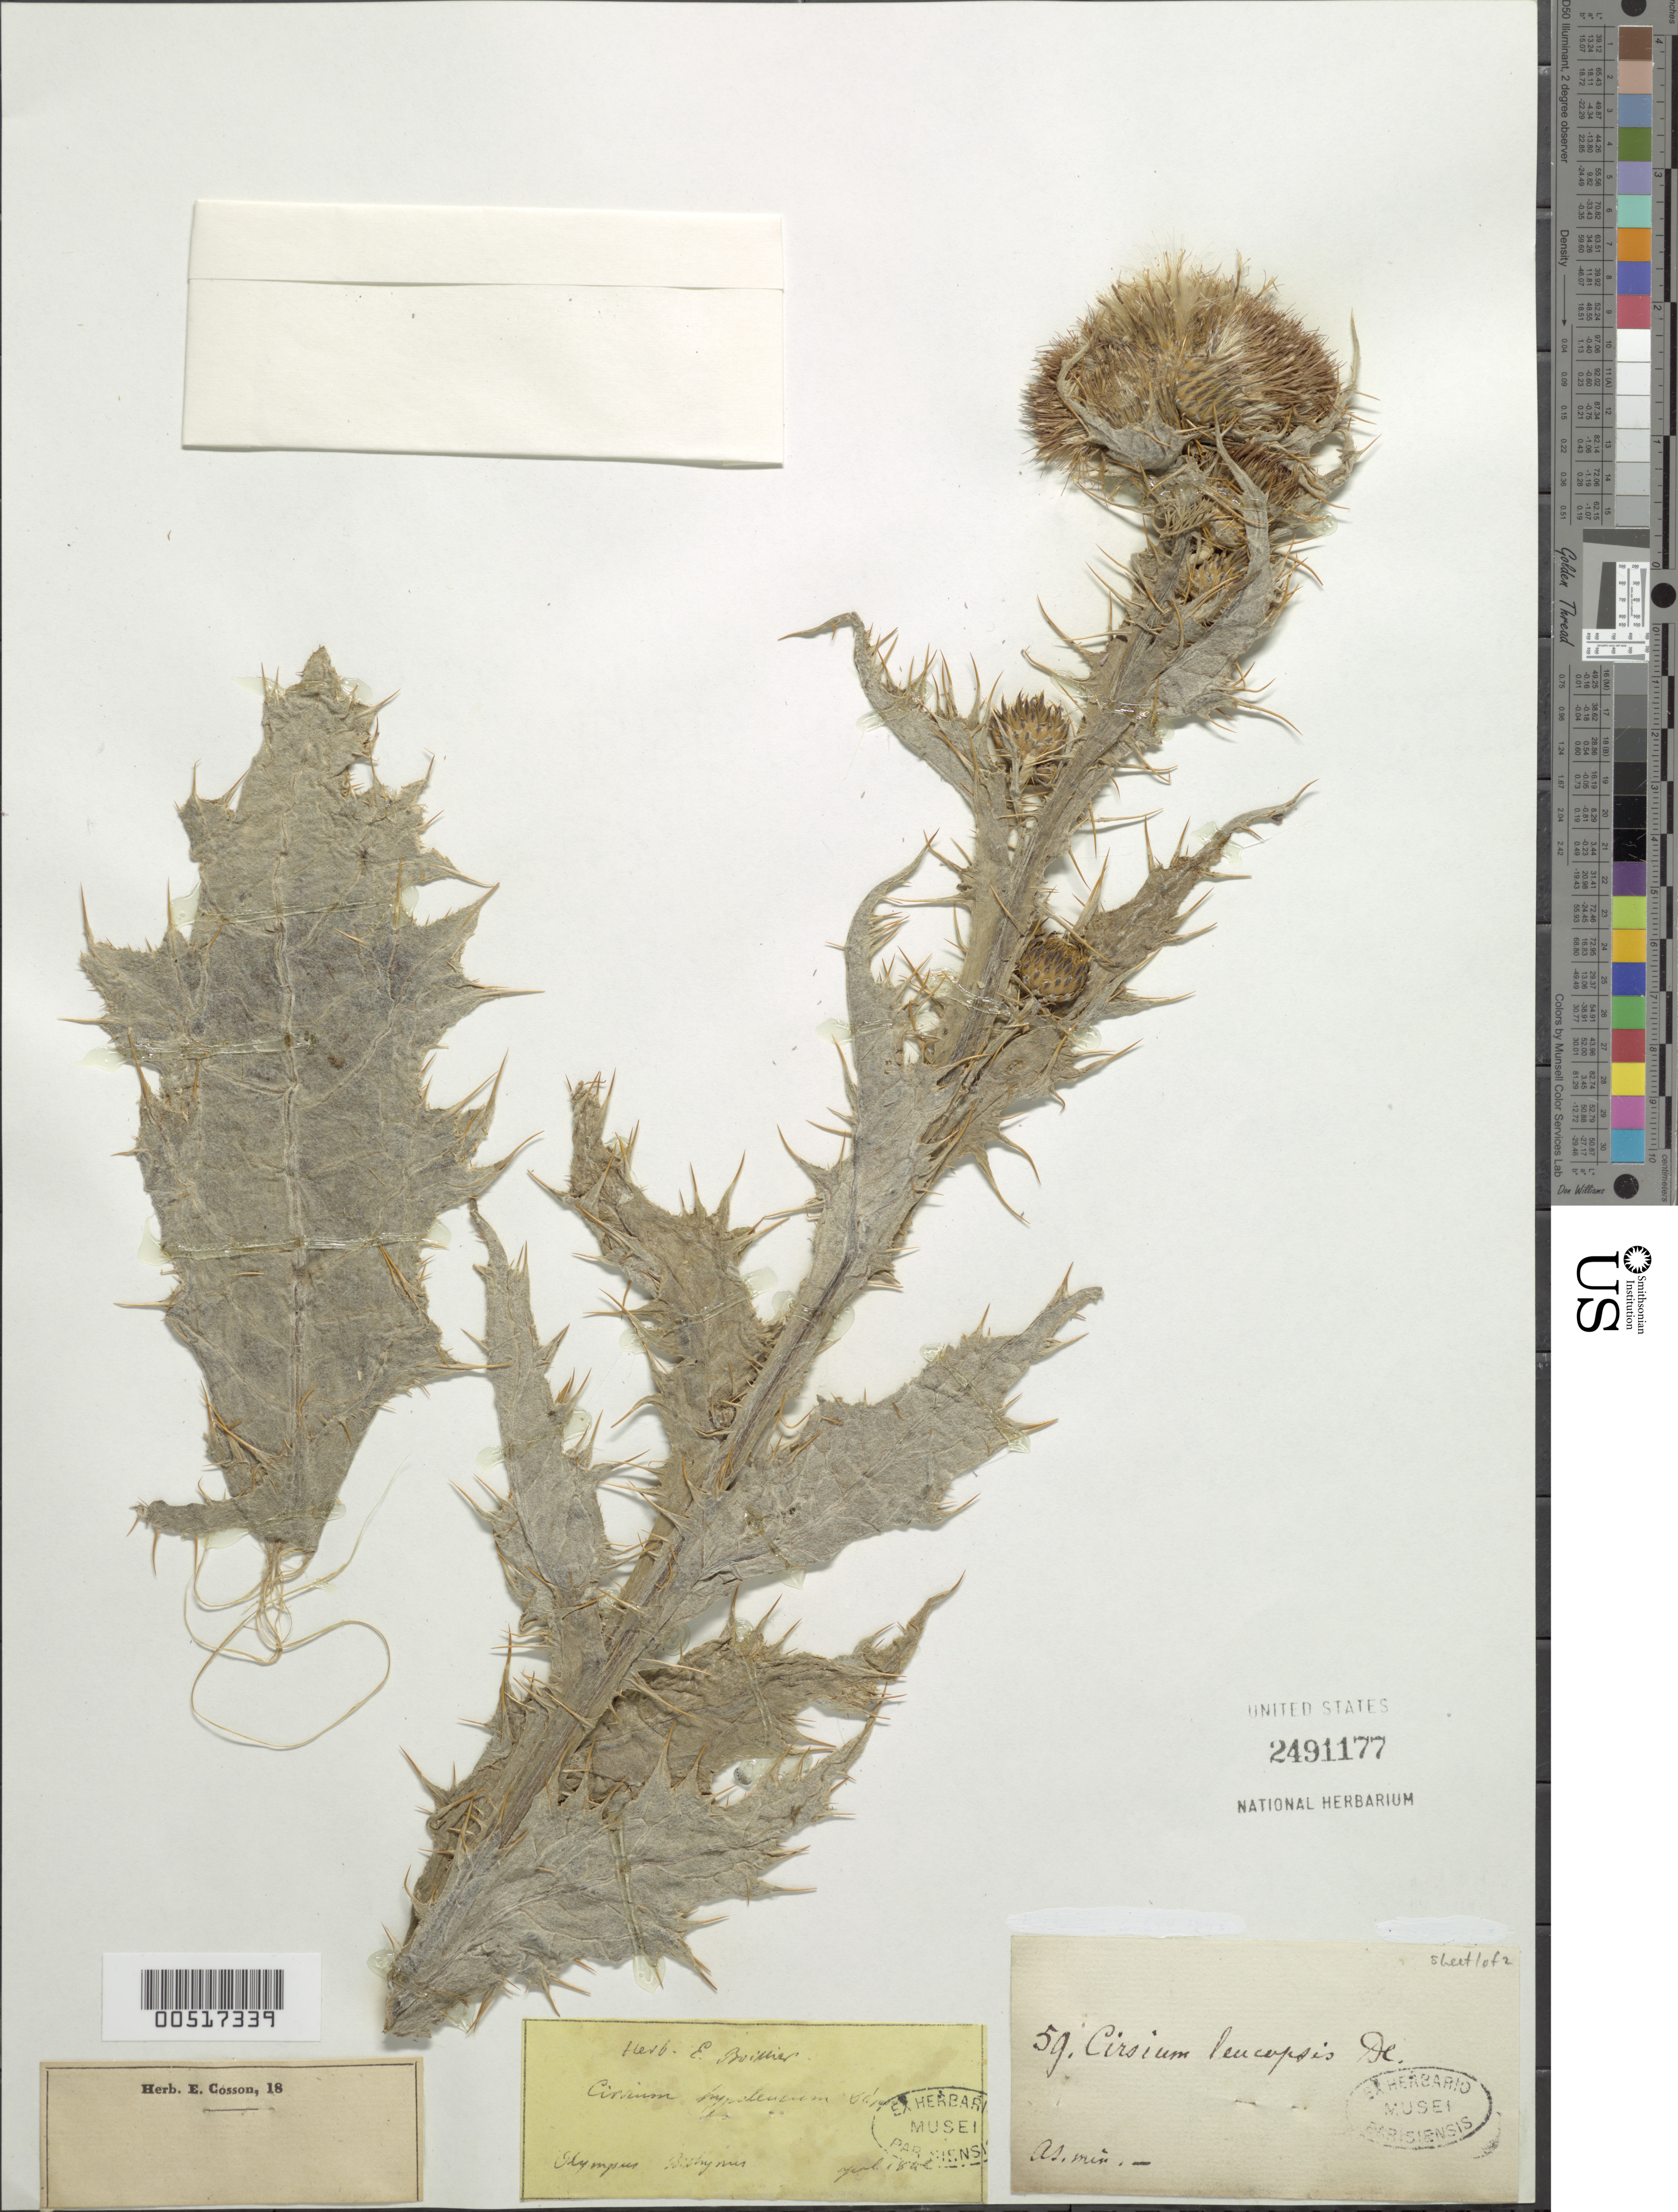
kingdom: Plantae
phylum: Tracheophyta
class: Magnoliopsida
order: Asterales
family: Asteraceae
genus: Cirsium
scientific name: Cirsium leucopsis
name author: DC.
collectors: P. Aucher-Éloy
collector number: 3377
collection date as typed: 1840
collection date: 1840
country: Turkey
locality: Olympus, bithynia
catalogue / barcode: US 2491177